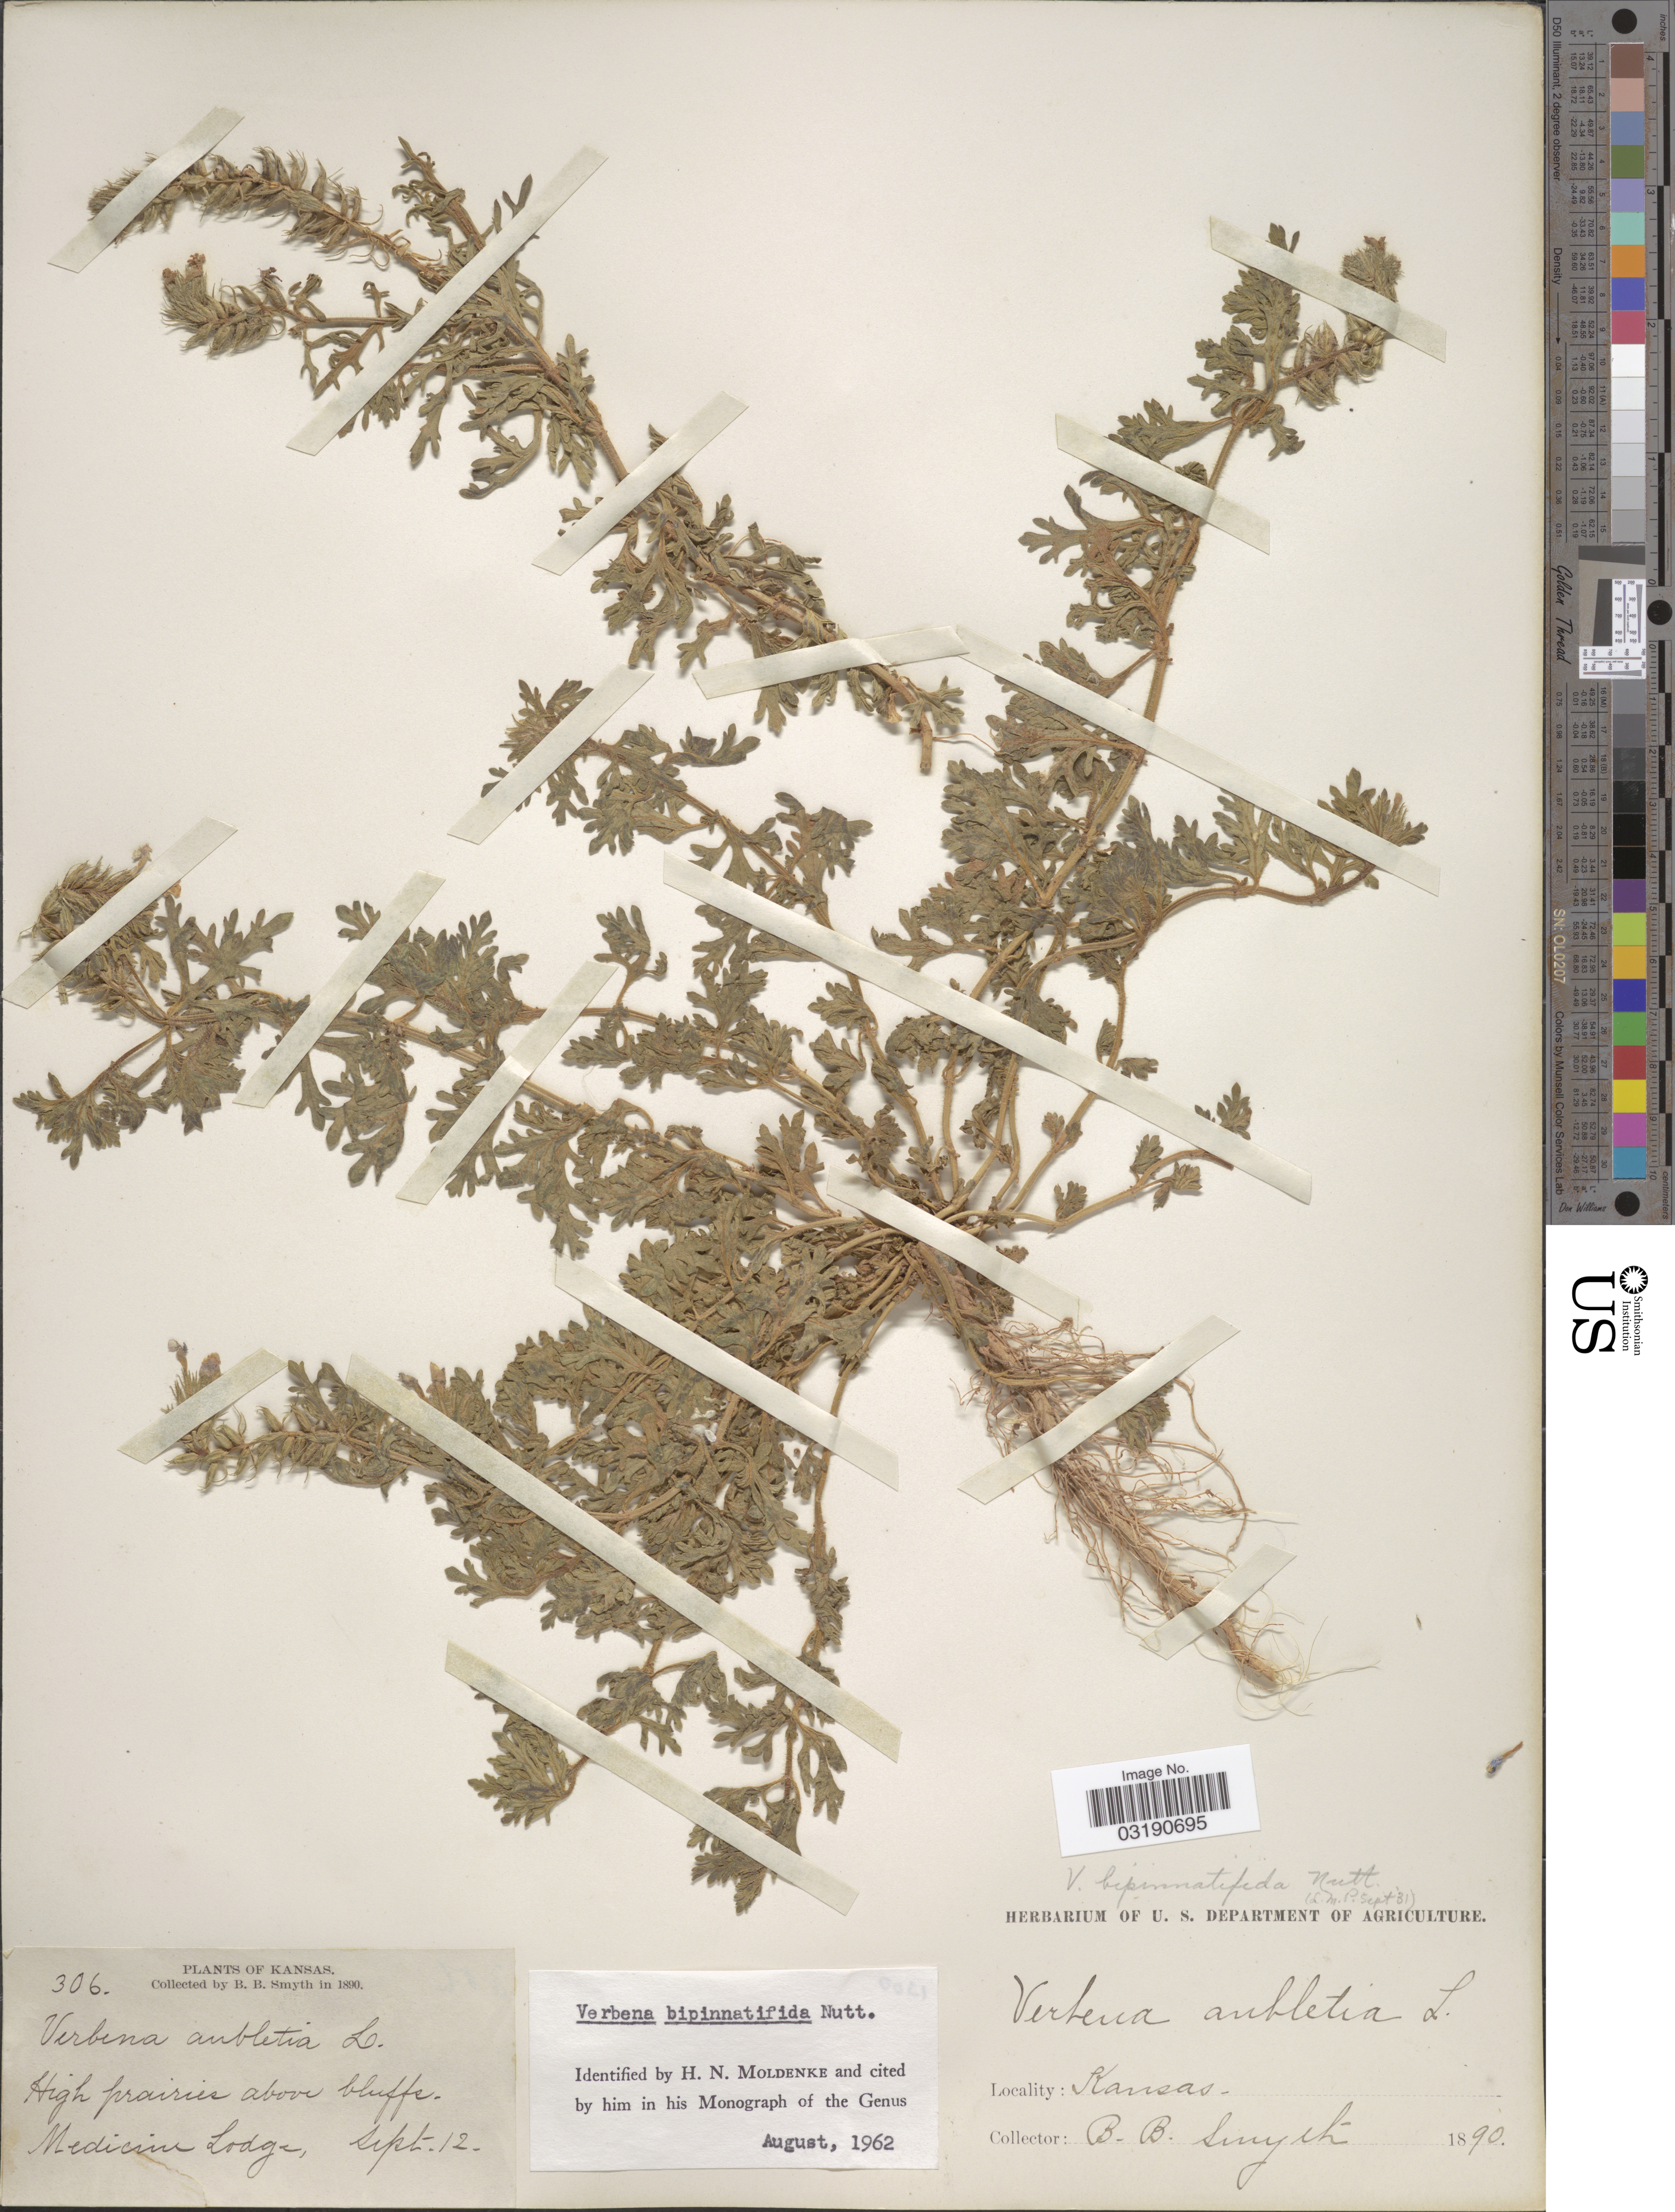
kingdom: Plantae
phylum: Tracheophyta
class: Magnoliopsida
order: Lamiales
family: Verbenaceae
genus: Verbena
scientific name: Verbena bipinnatifida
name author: (Schauer) Nutt.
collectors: B. Smyth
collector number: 306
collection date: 1890-09-12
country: United States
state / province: Kansas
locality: Medicine Lodge.